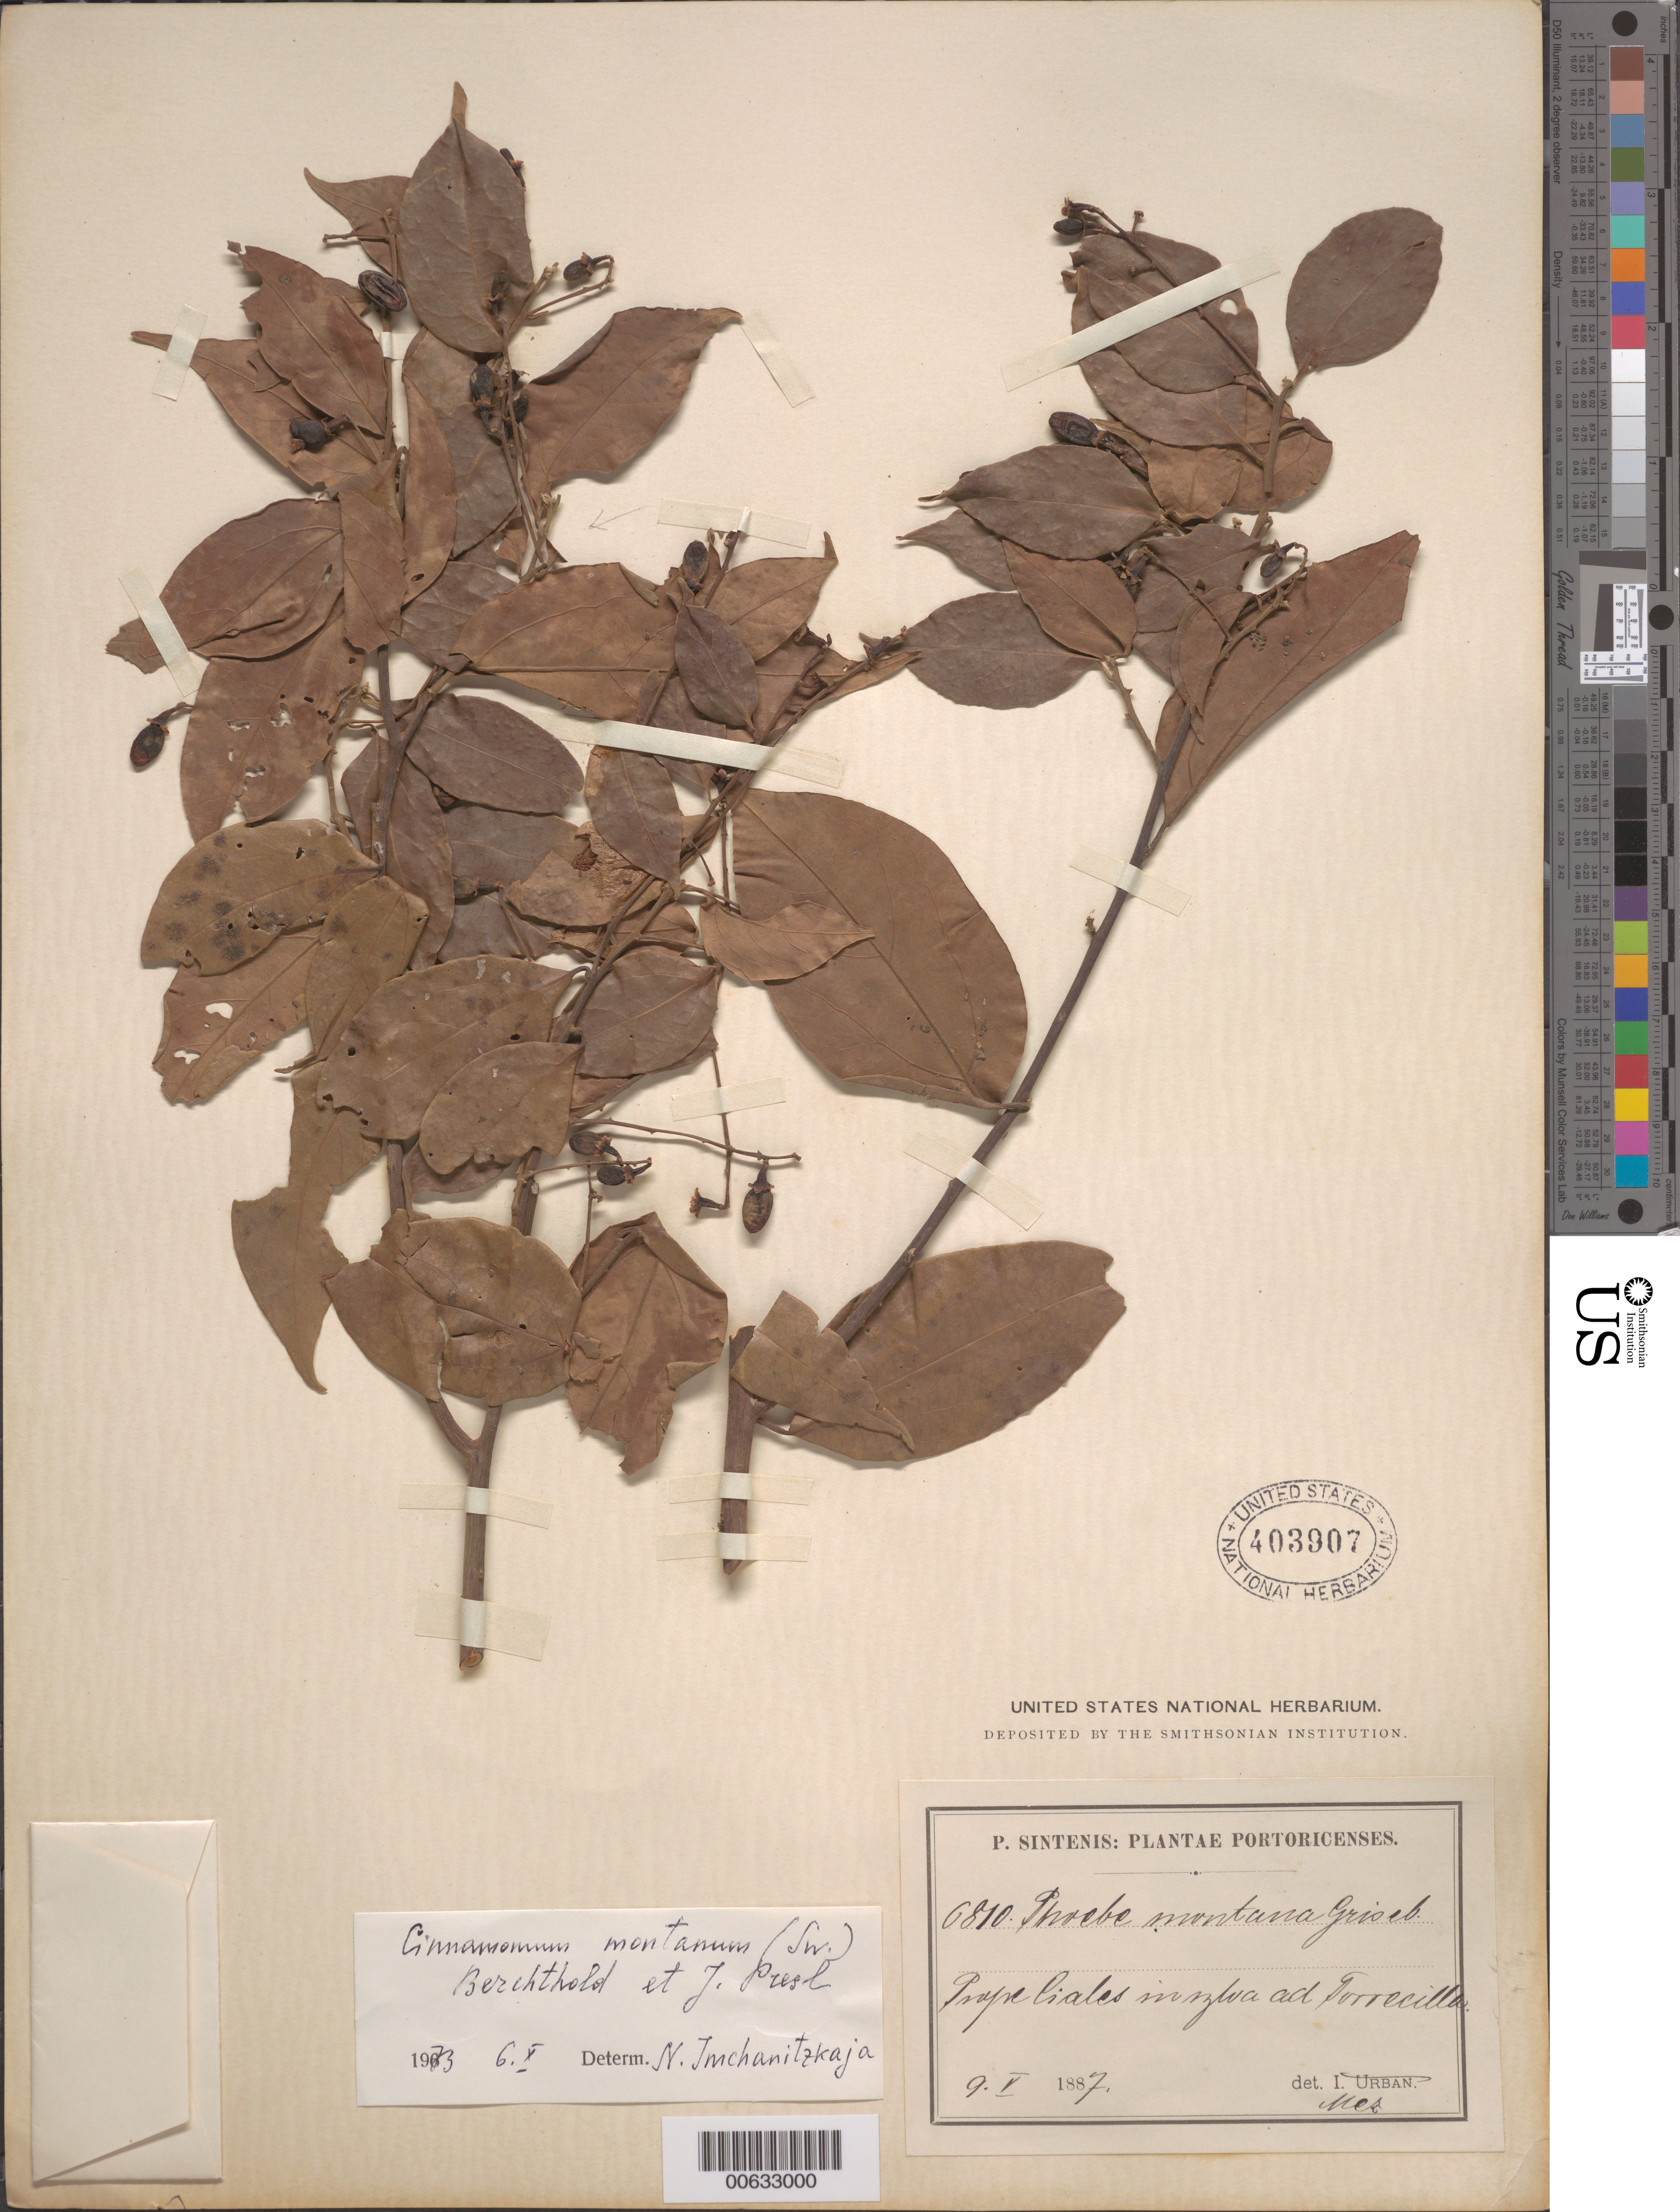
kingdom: Plantae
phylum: Tracheophyta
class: Magnoliopsida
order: Laurales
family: Lauraceae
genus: Cinnamomum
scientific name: Cinnamomum montanum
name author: (Sw.) J. Presl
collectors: P. Sintenis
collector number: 6810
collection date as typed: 09 May 1887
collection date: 1887-05-09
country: Puerto Rico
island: Greater Antilles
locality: Prope Ciales, in sylva ad Torrecilla.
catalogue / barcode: US 403907